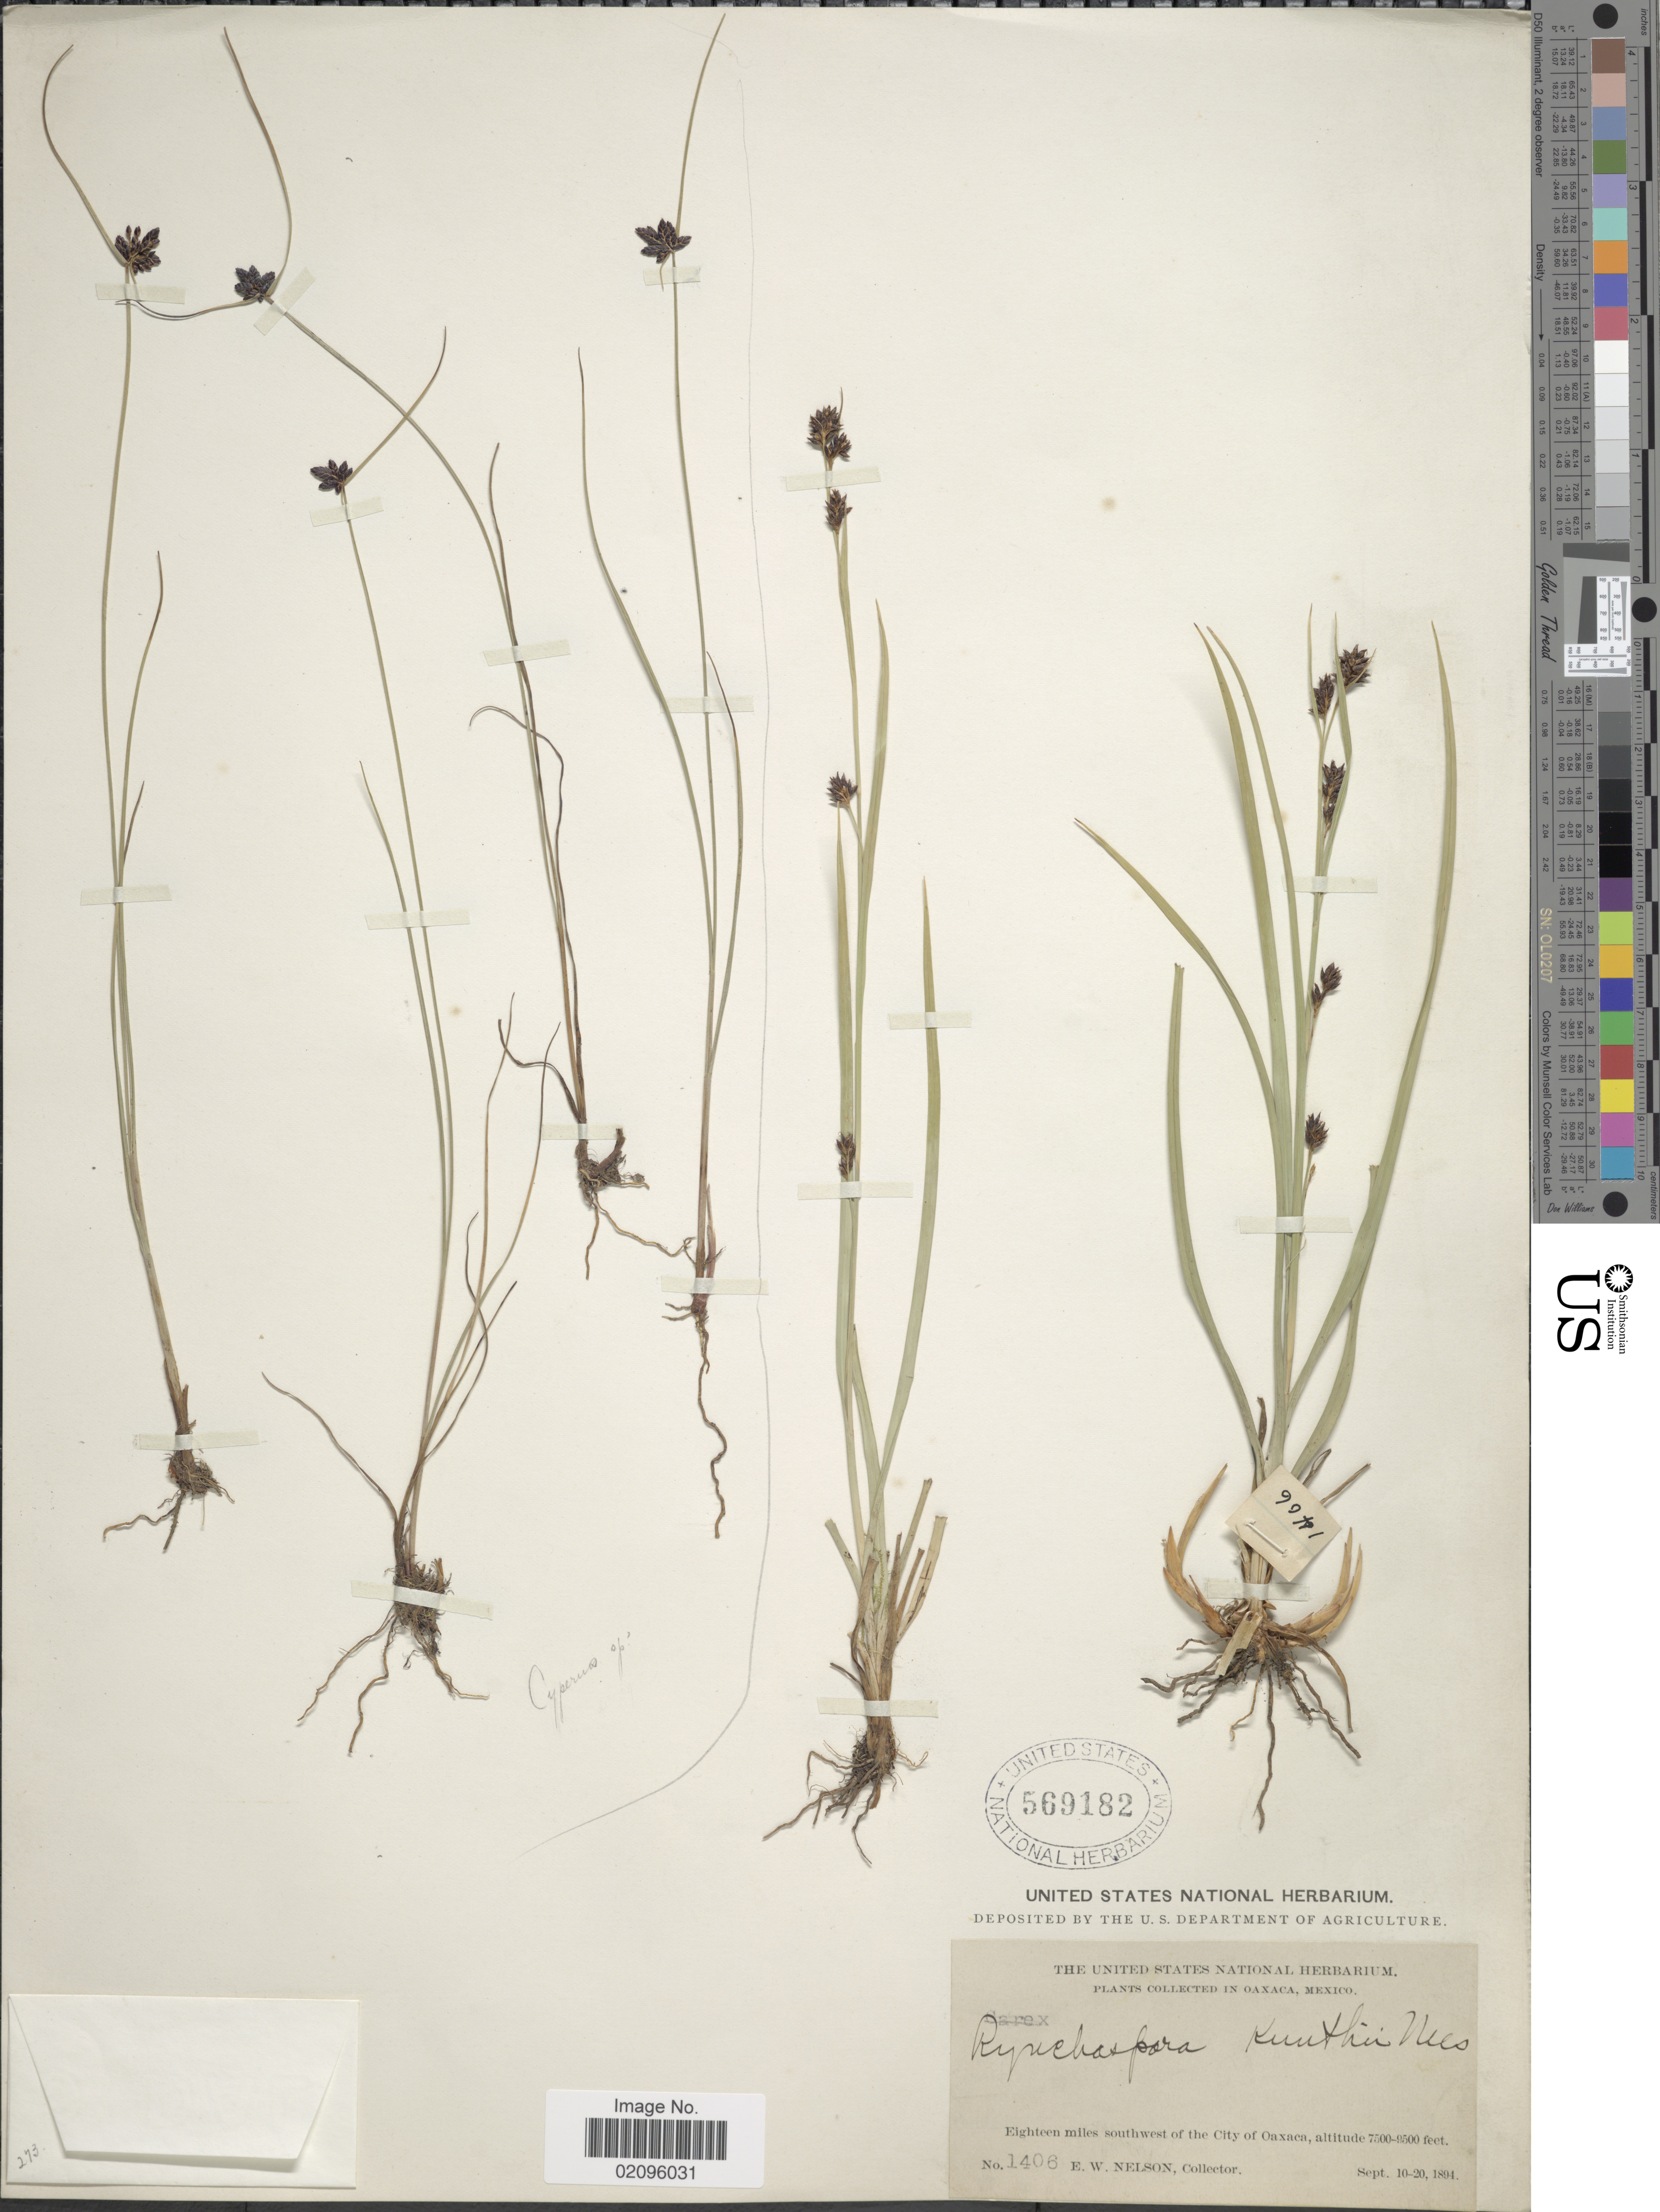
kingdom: Plantae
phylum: Tracheophyta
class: Liliopsida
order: Poales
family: Cyperaceae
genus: Rhynchospora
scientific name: Rhynchospora kunthii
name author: Nees ex Kunth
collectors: E. W. Nelson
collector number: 1406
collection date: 1894-09-10/1894-09-20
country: Mexico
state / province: Oaxaca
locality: Eighteen miles southwest of the City of Oaxaca.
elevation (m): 2286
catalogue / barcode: US 569182